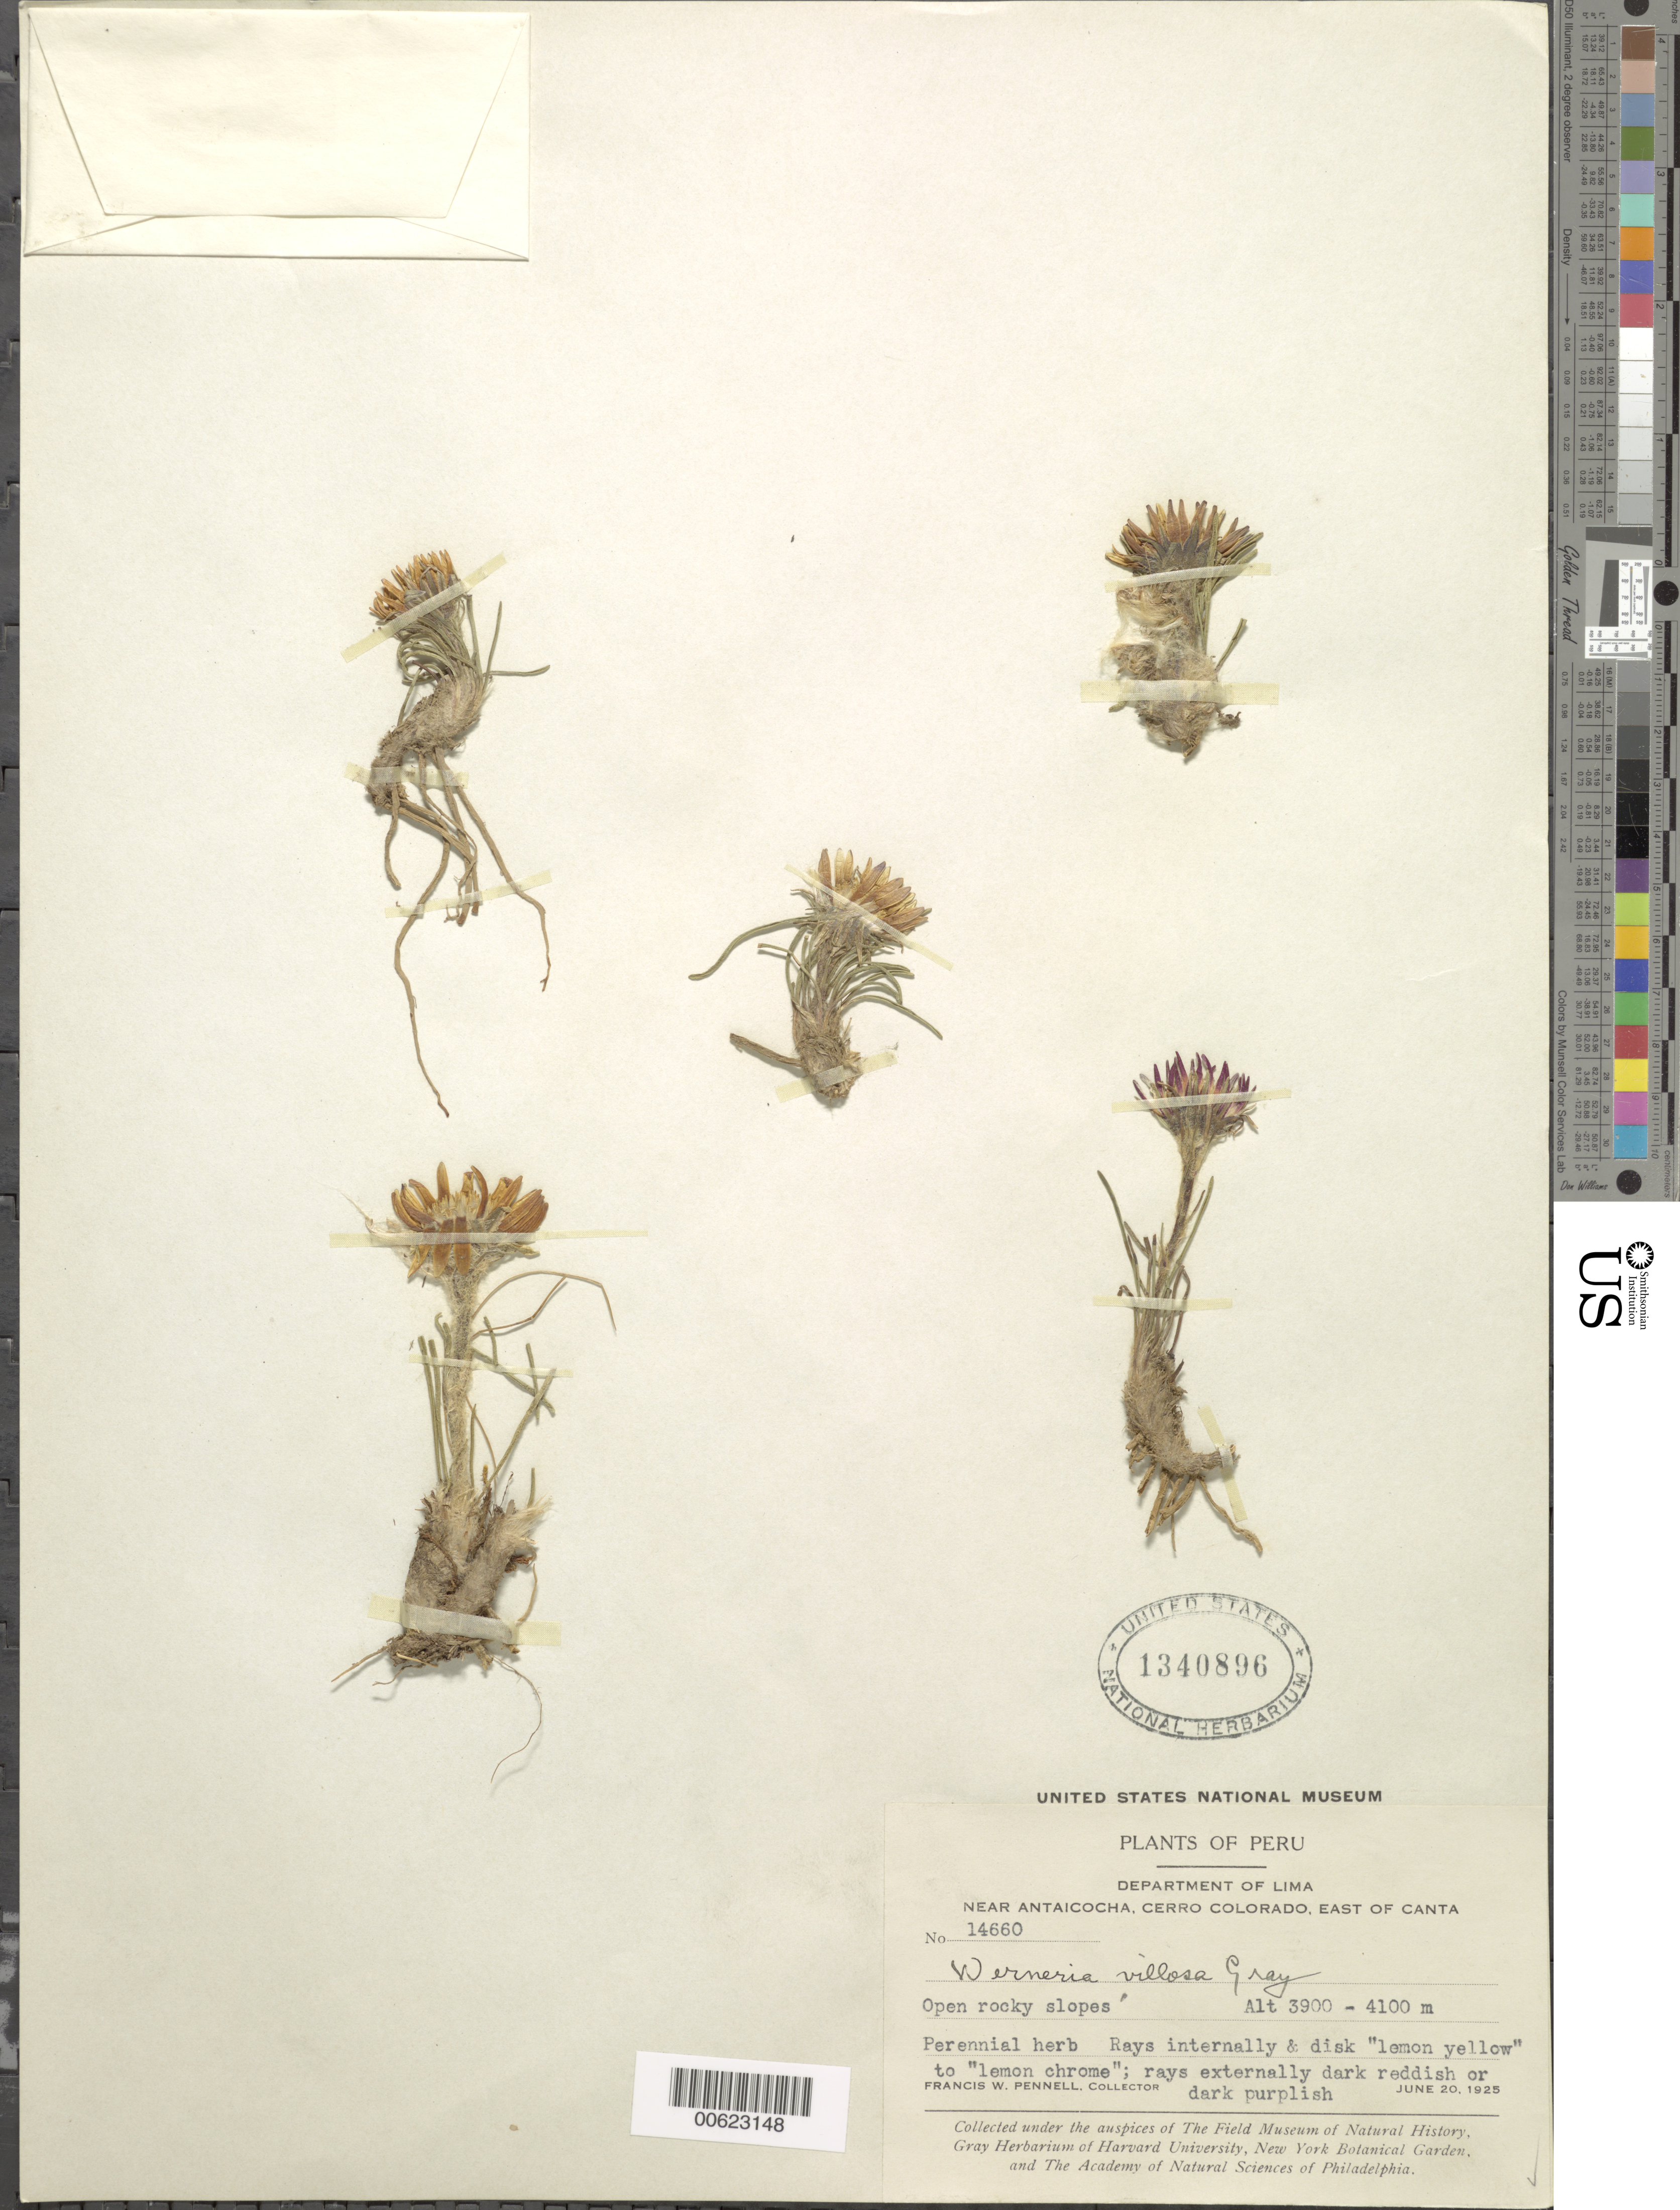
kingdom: Plantae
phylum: Tracheophyta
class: Magnoliopsida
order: Asterales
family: Asteraceae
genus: Werneria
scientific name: Werneria villosa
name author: A. Gray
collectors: F. W. Pennell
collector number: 14660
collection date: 1925-06-20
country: Peru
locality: Antaicocha, near; Cerro Colorado, E of Canta.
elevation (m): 3900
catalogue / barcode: US 1340896